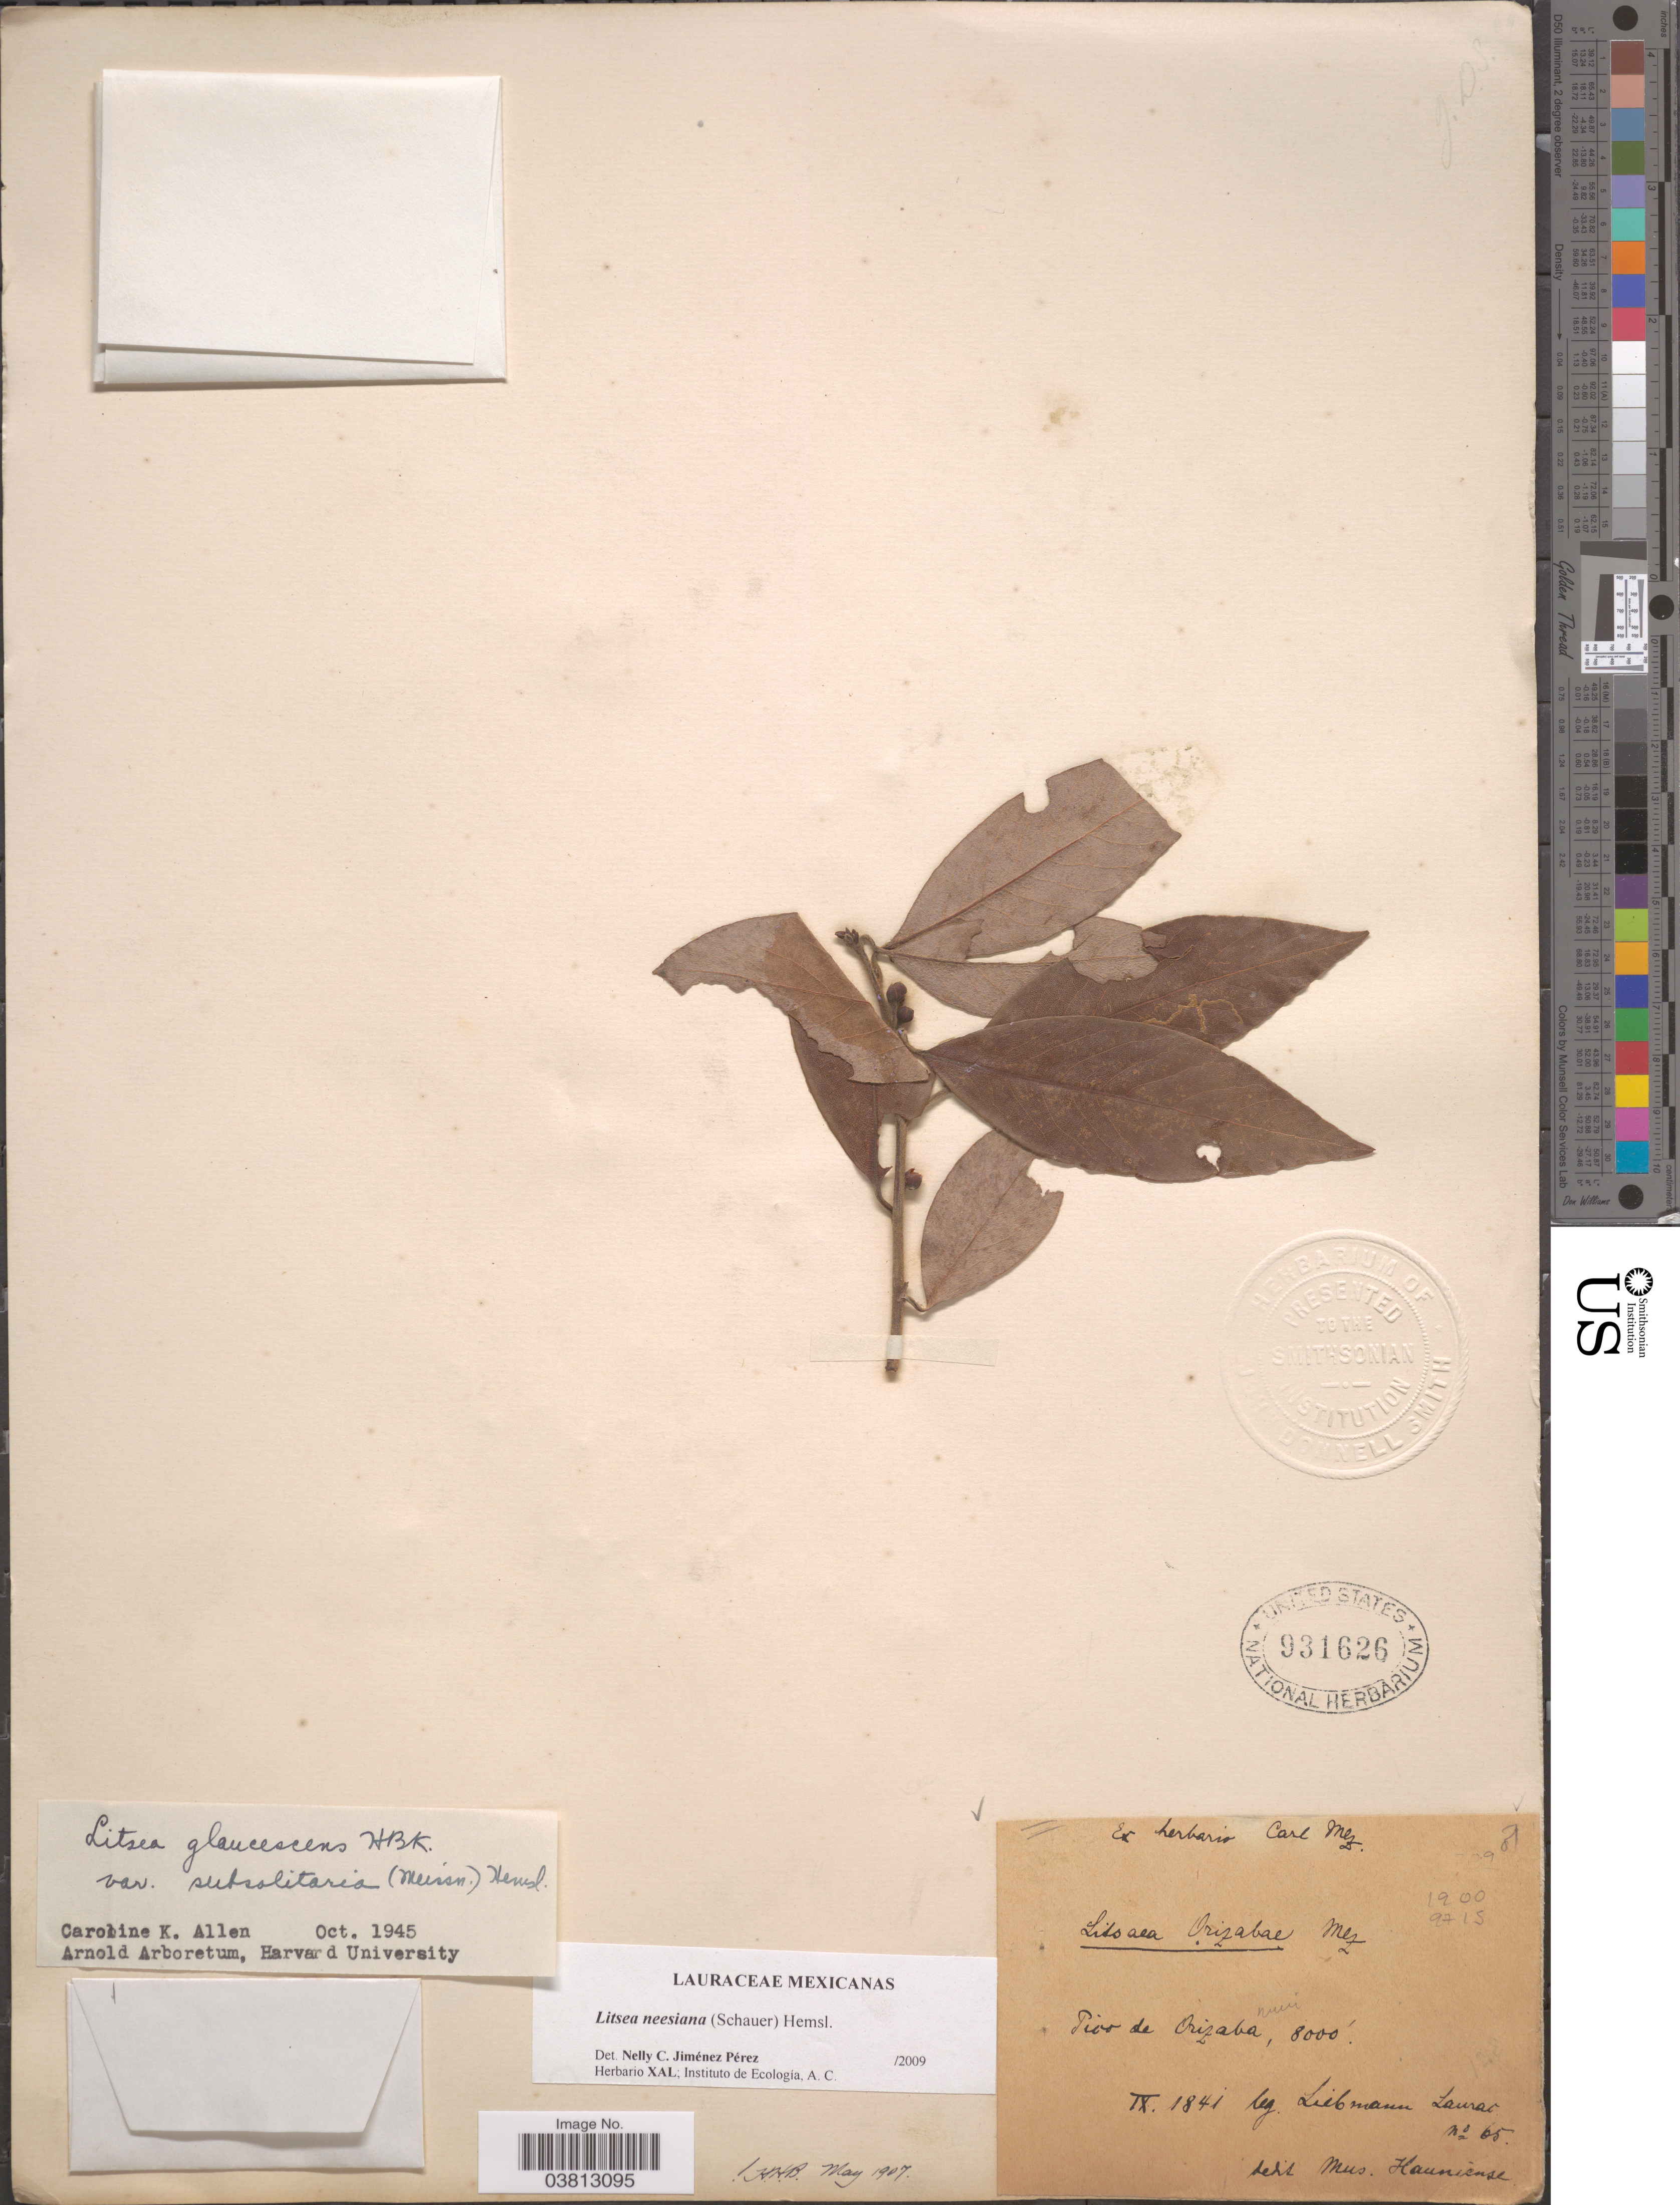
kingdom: Plantae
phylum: Tracheophyta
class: Magnoliopsida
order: Laurales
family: Lauraceae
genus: Litsea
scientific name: Litsea neesiana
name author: (S. Schauer) Hemsl.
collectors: Liebmann, --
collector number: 65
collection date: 1841-09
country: Mexico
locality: Pico de Orizaba.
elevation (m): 2438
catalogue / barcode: US 931626